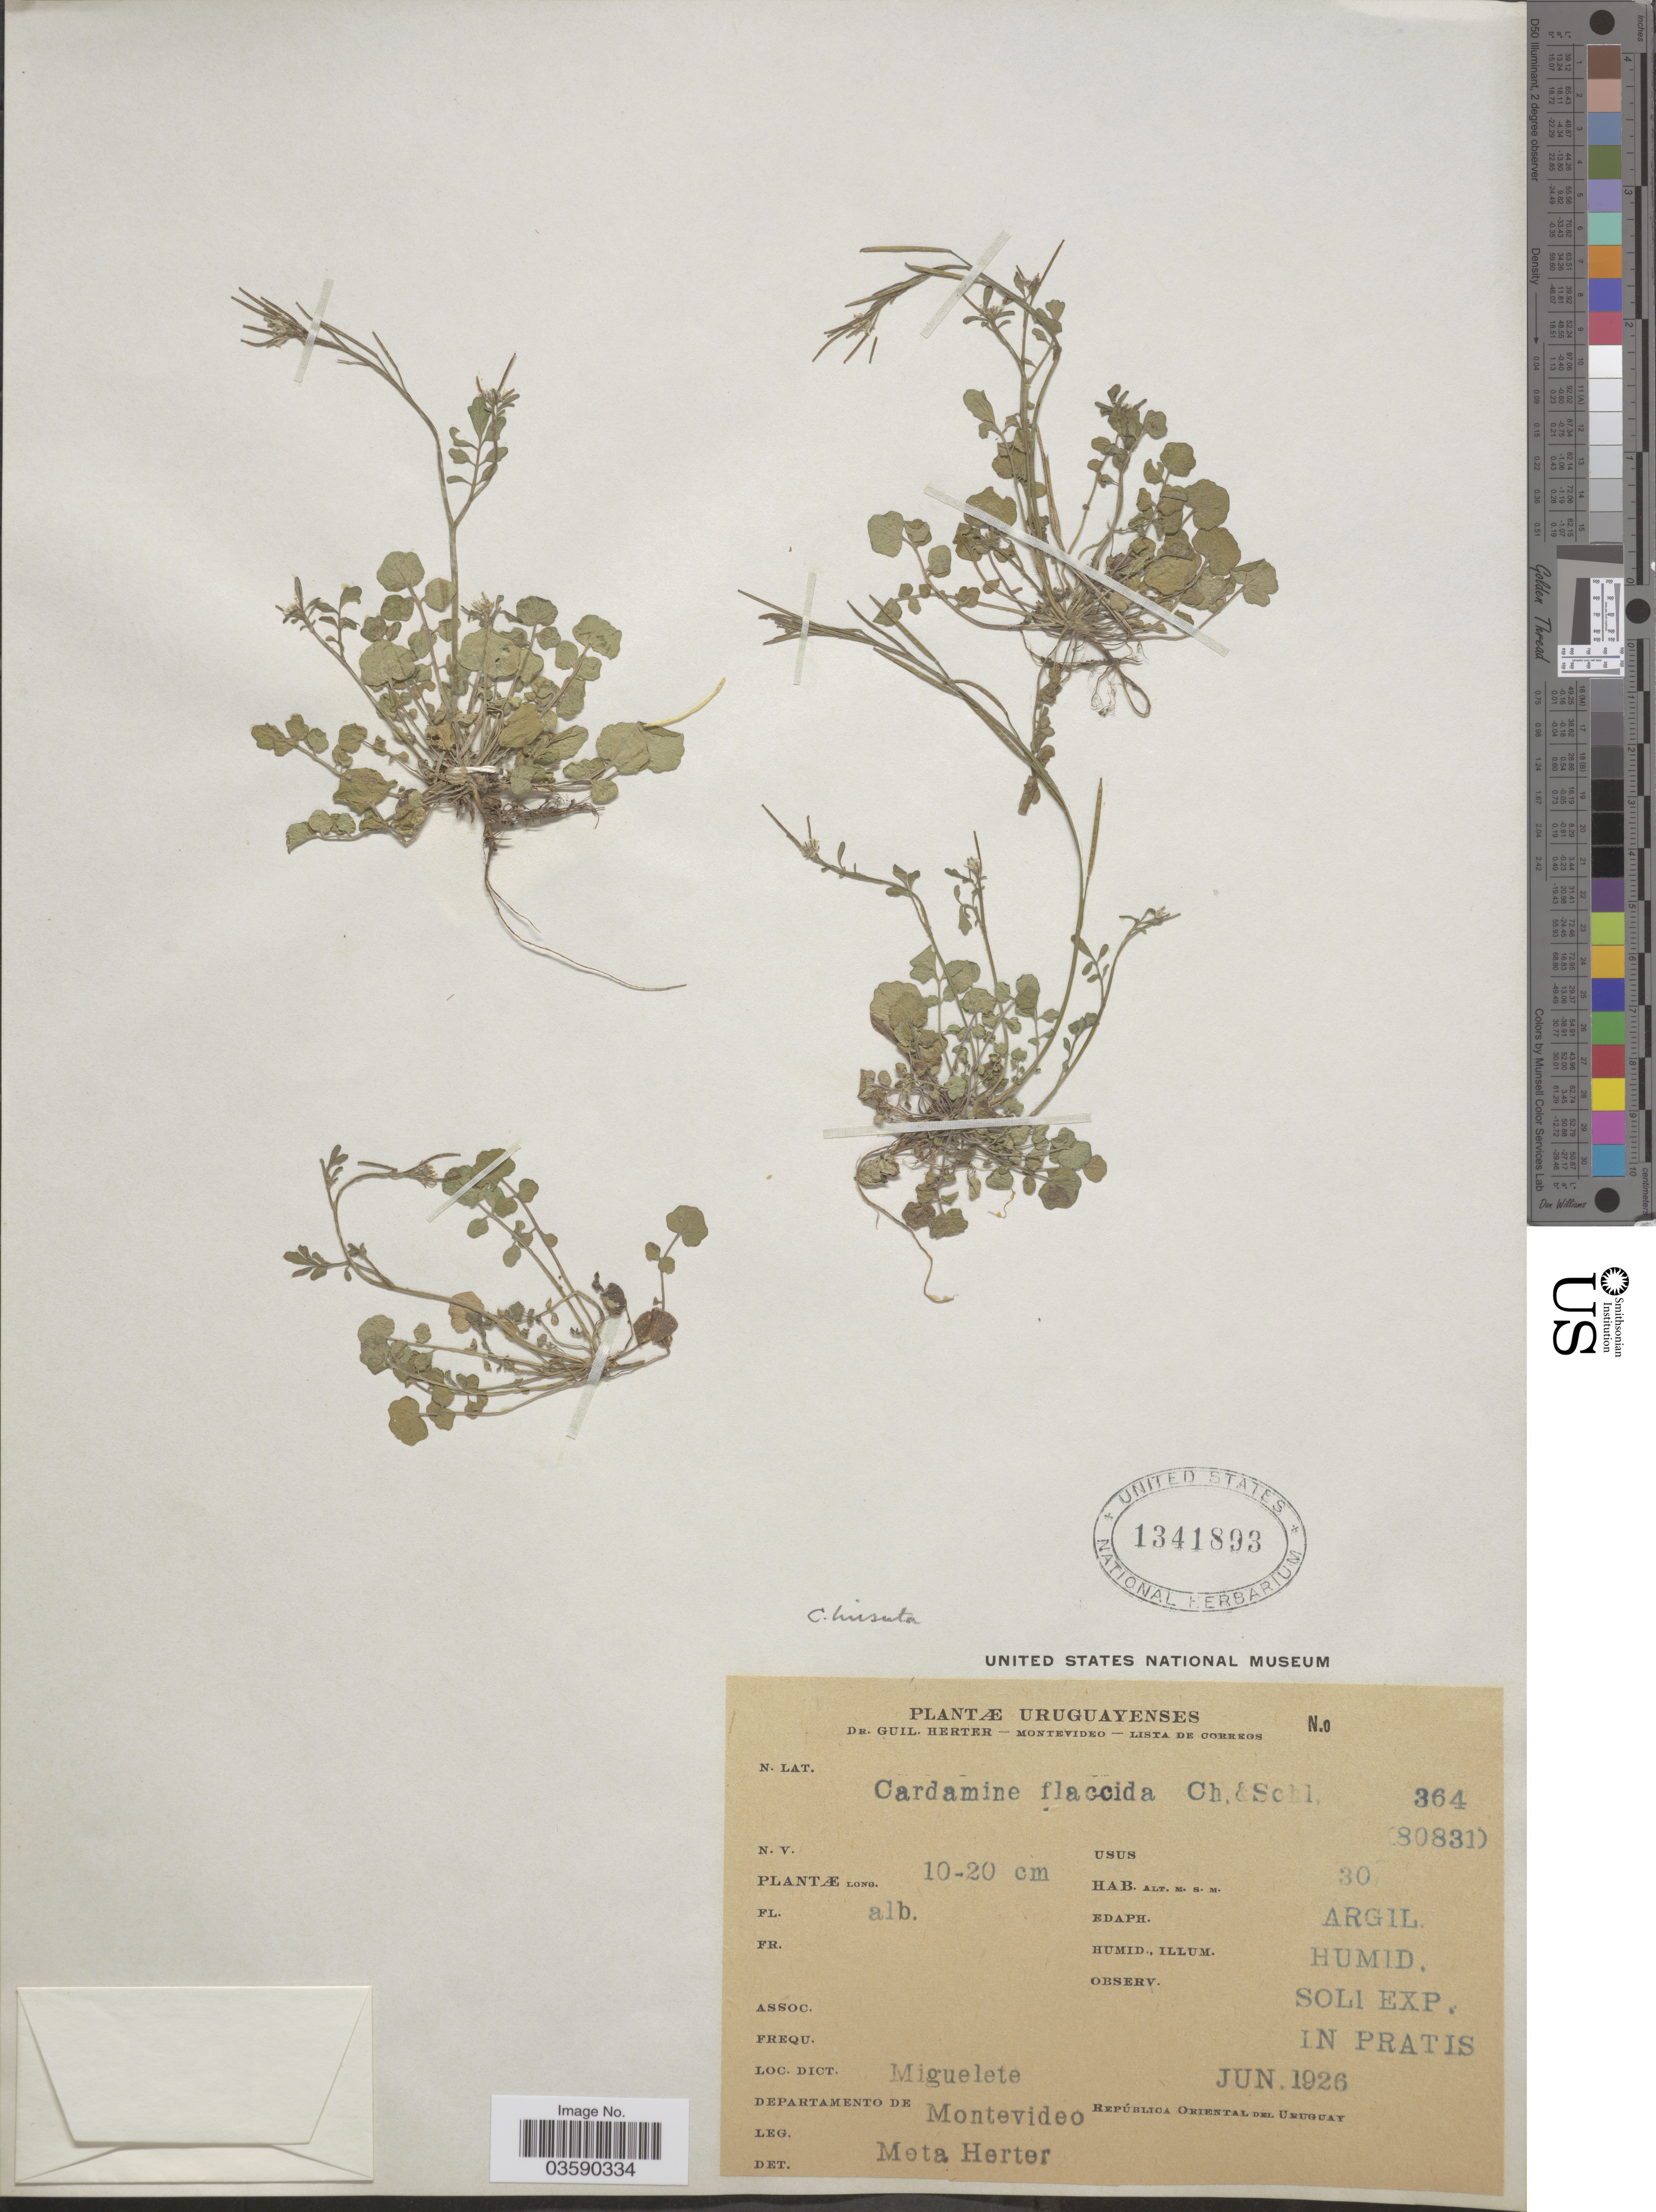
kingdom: Plantae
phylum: Tracheophyta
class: Magnoliopsida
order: Brassicales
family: Brassicaceae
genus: Cardamine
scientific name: Cardamine hirsuta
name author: L.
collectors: M. Herter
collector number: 364(80831)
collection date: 1926-06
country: Uruguay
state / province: Montevideo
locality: Miguelete.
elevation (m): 30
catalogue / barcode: US 1341893